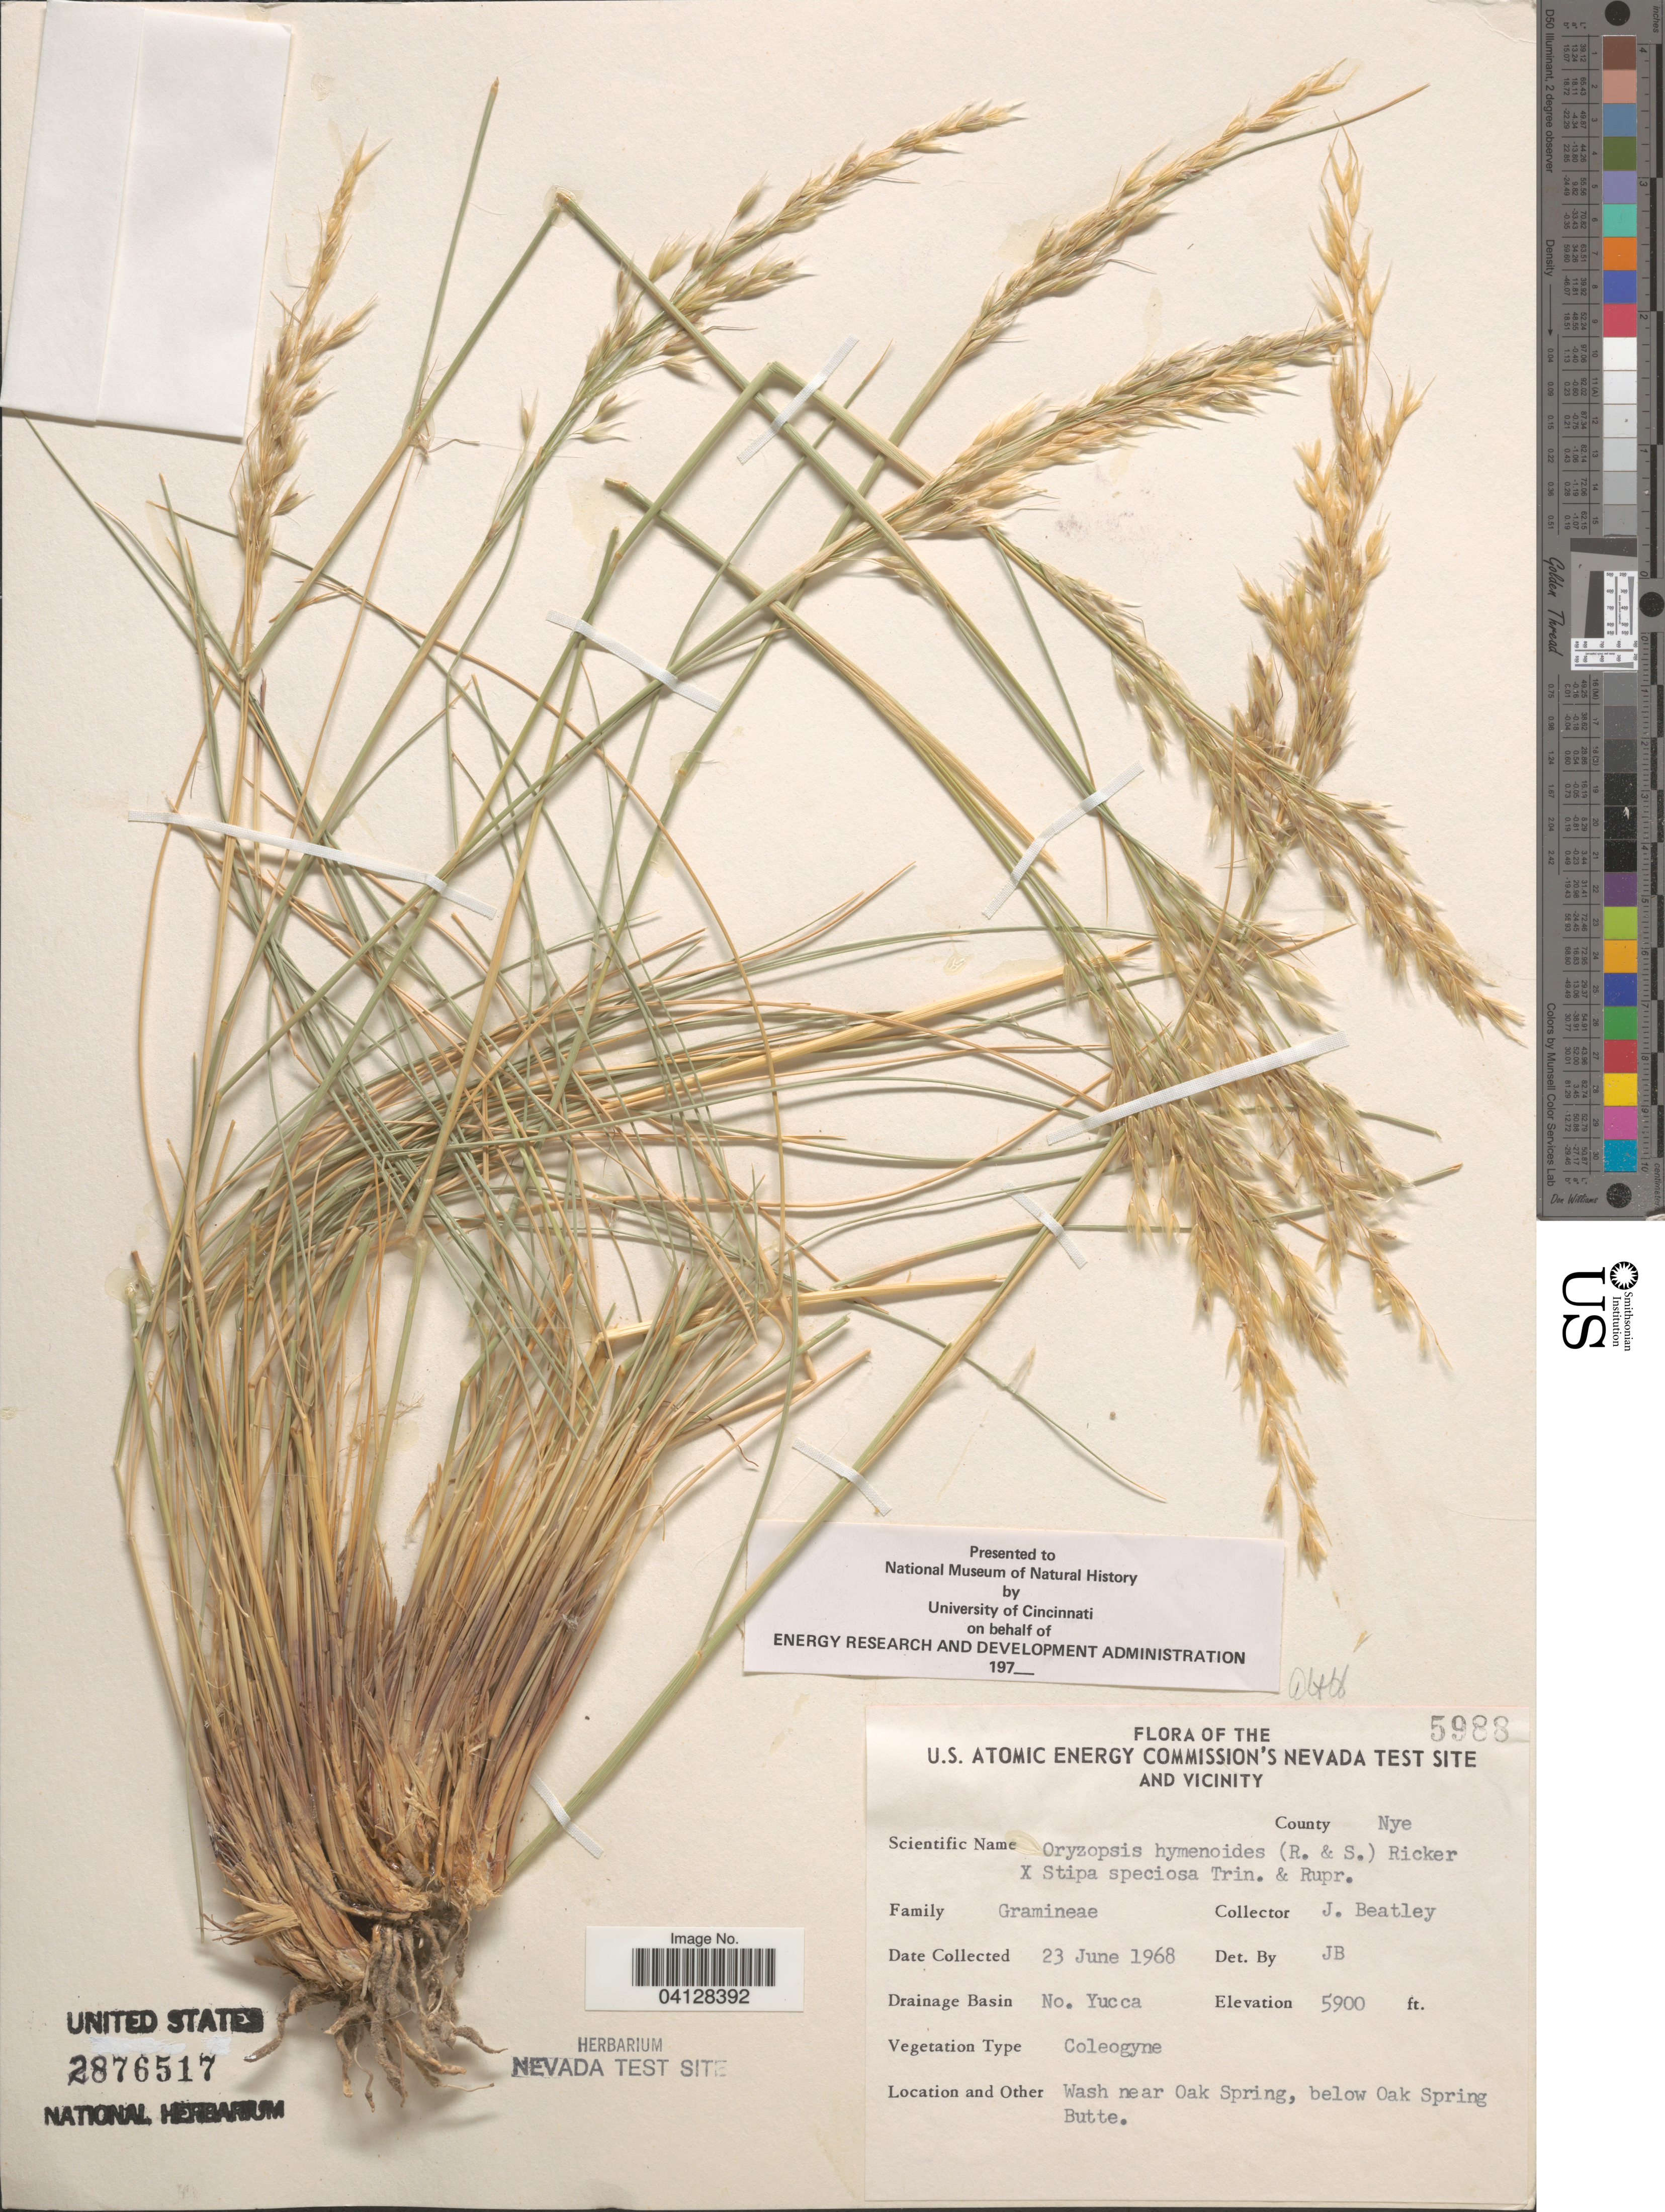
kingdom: Plantae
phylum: Tracheophyta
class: Liliopsida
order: Poales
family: Poaceae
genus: Oryzopsis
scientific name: Oryzopsis hymenoides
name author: (Roem. & Schult.) Ricker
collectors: J. C. Beatley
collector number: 5988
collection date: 1968-06-23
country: United States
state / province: Nevada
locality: The U.S. Atomic Energy Commission's Nevada Test Site and vicinity. County Nye. Drainage Basin No. Yucca. Wash near Oak Spring, below Oak Spring Butte.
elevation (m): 1798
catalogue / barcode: US 2876517